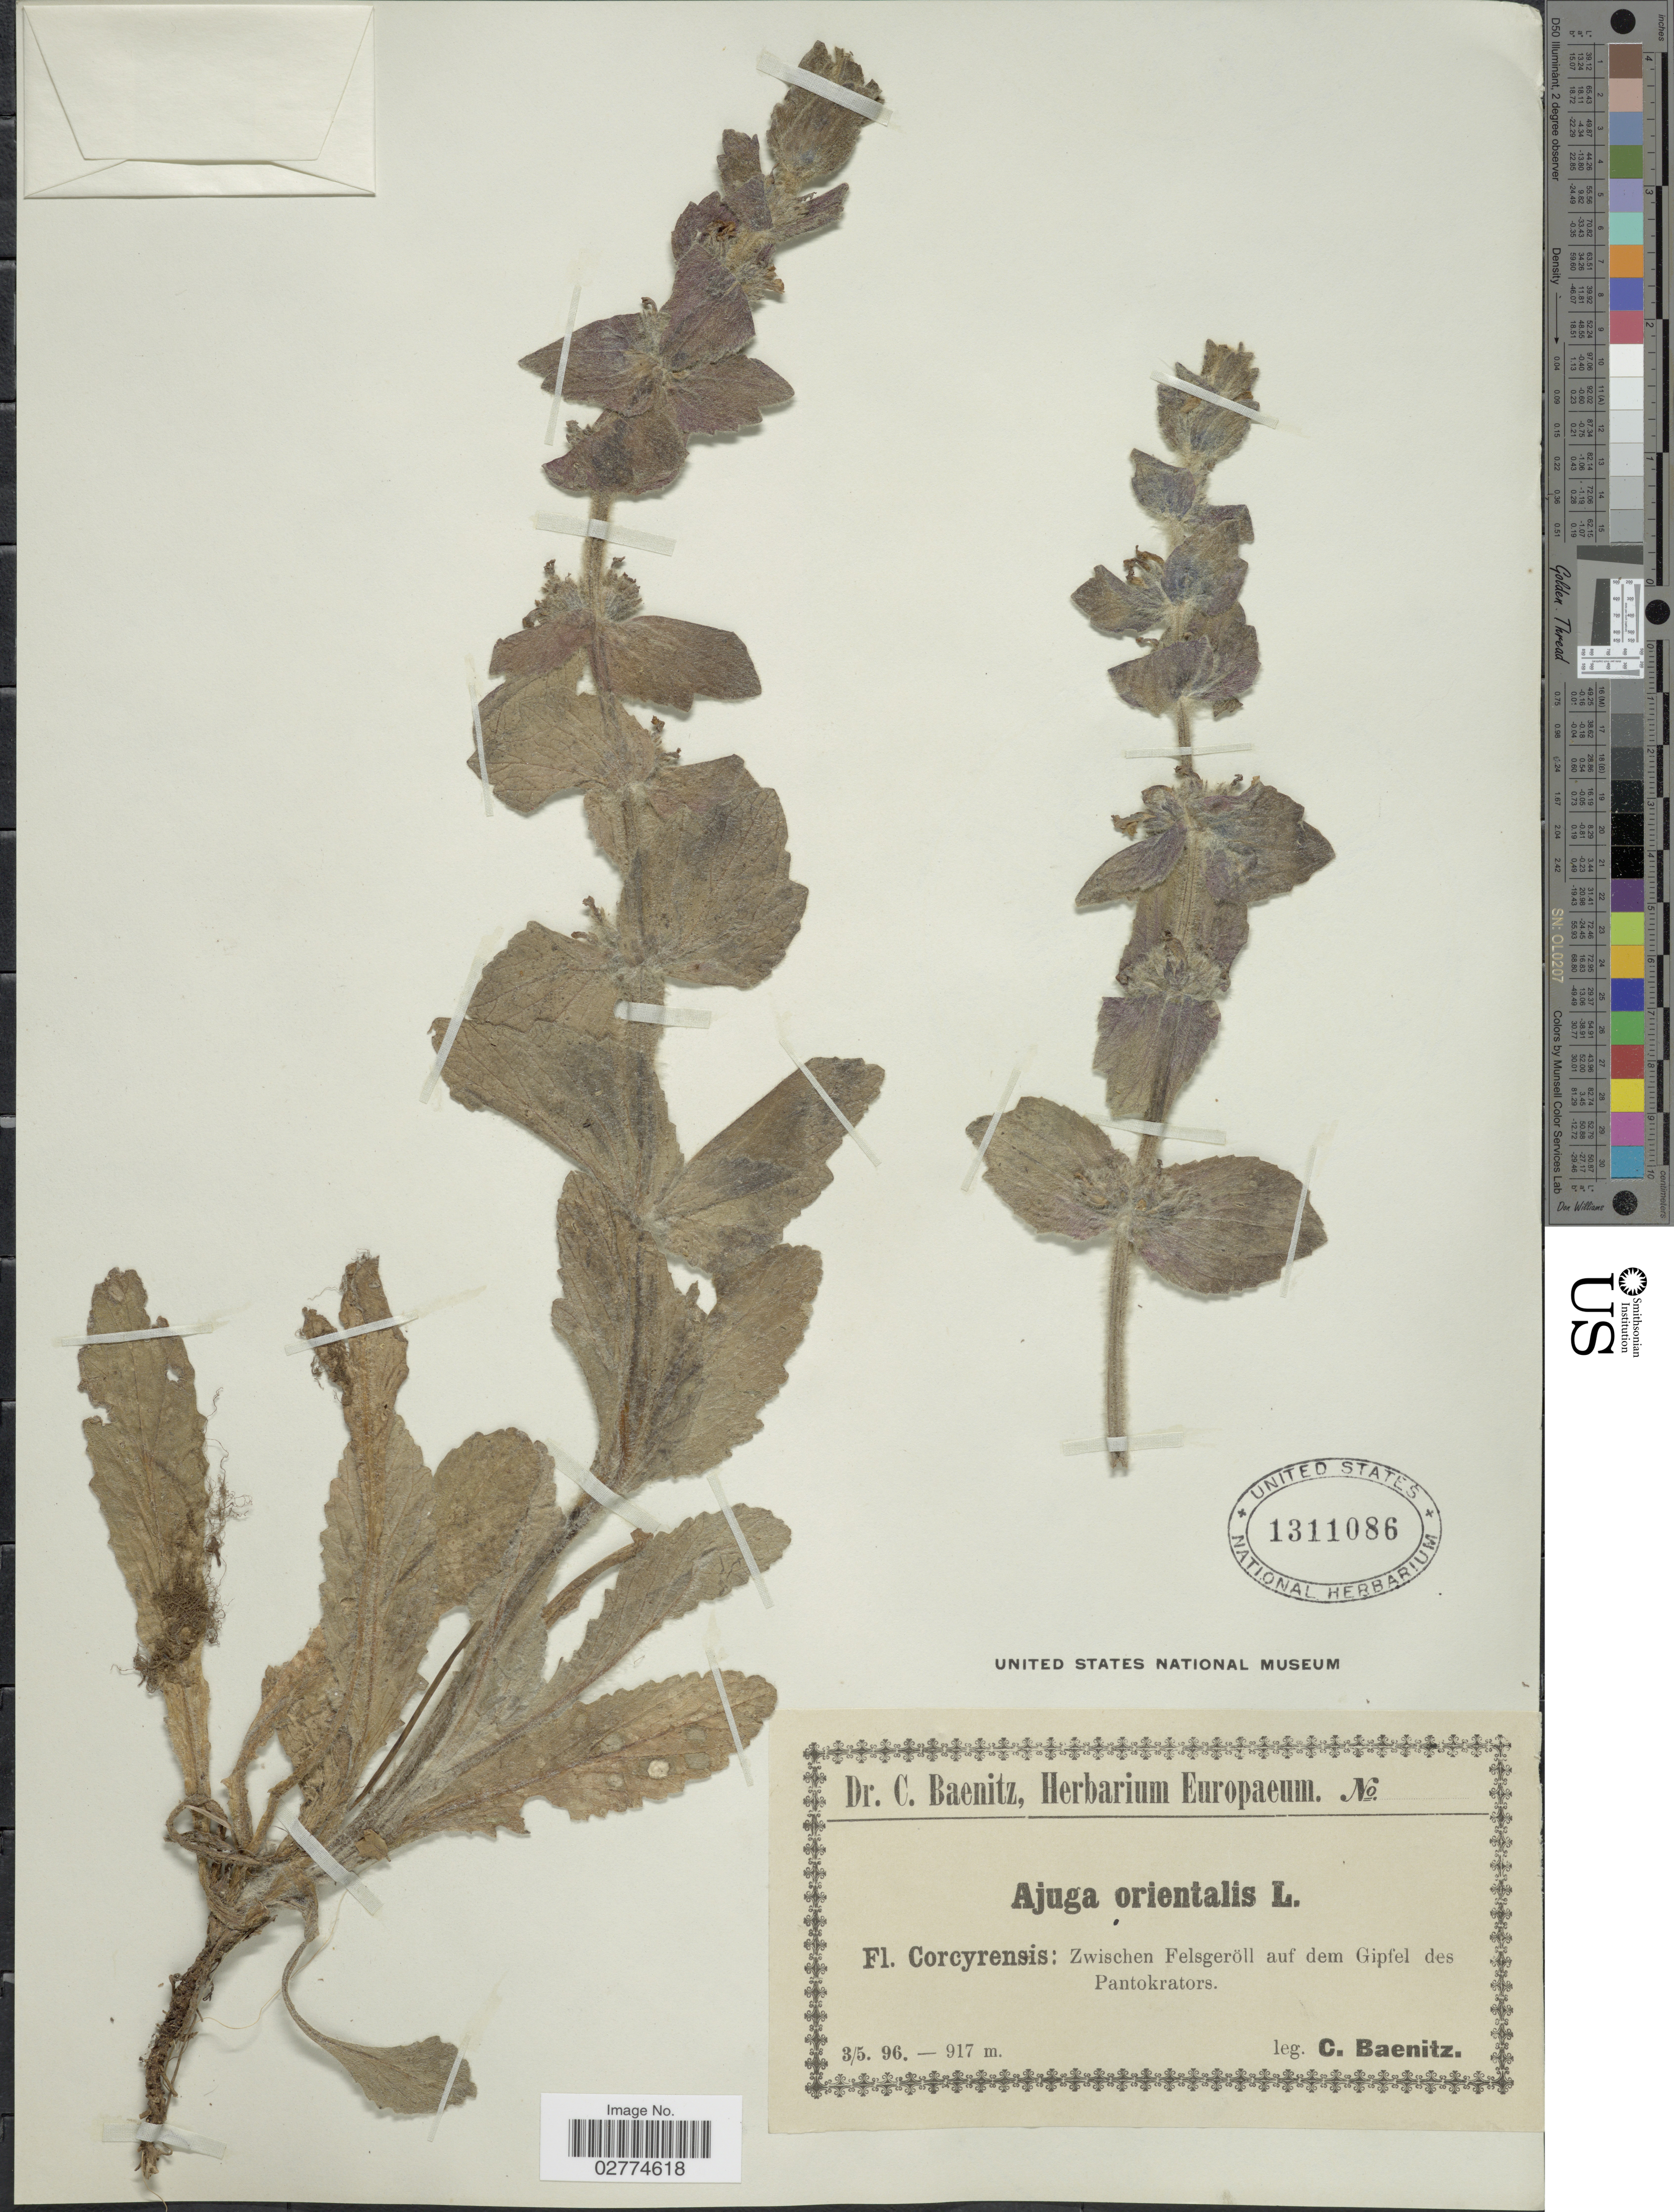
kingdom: Plantae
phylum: Tracheophyta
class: Magnoliopsida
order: Lamiales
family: Lamiaceae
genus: Ajuga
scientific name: Ajuga orientalis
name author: L.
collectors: C. G. Baenitz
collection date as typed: Transcribed d/m/y: 3/5/96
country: Greece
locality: Fl. Corcyrensis: Zwischen Felsgeröll auf dem Gipfel des Pantokrators.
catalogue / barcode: US 1311086